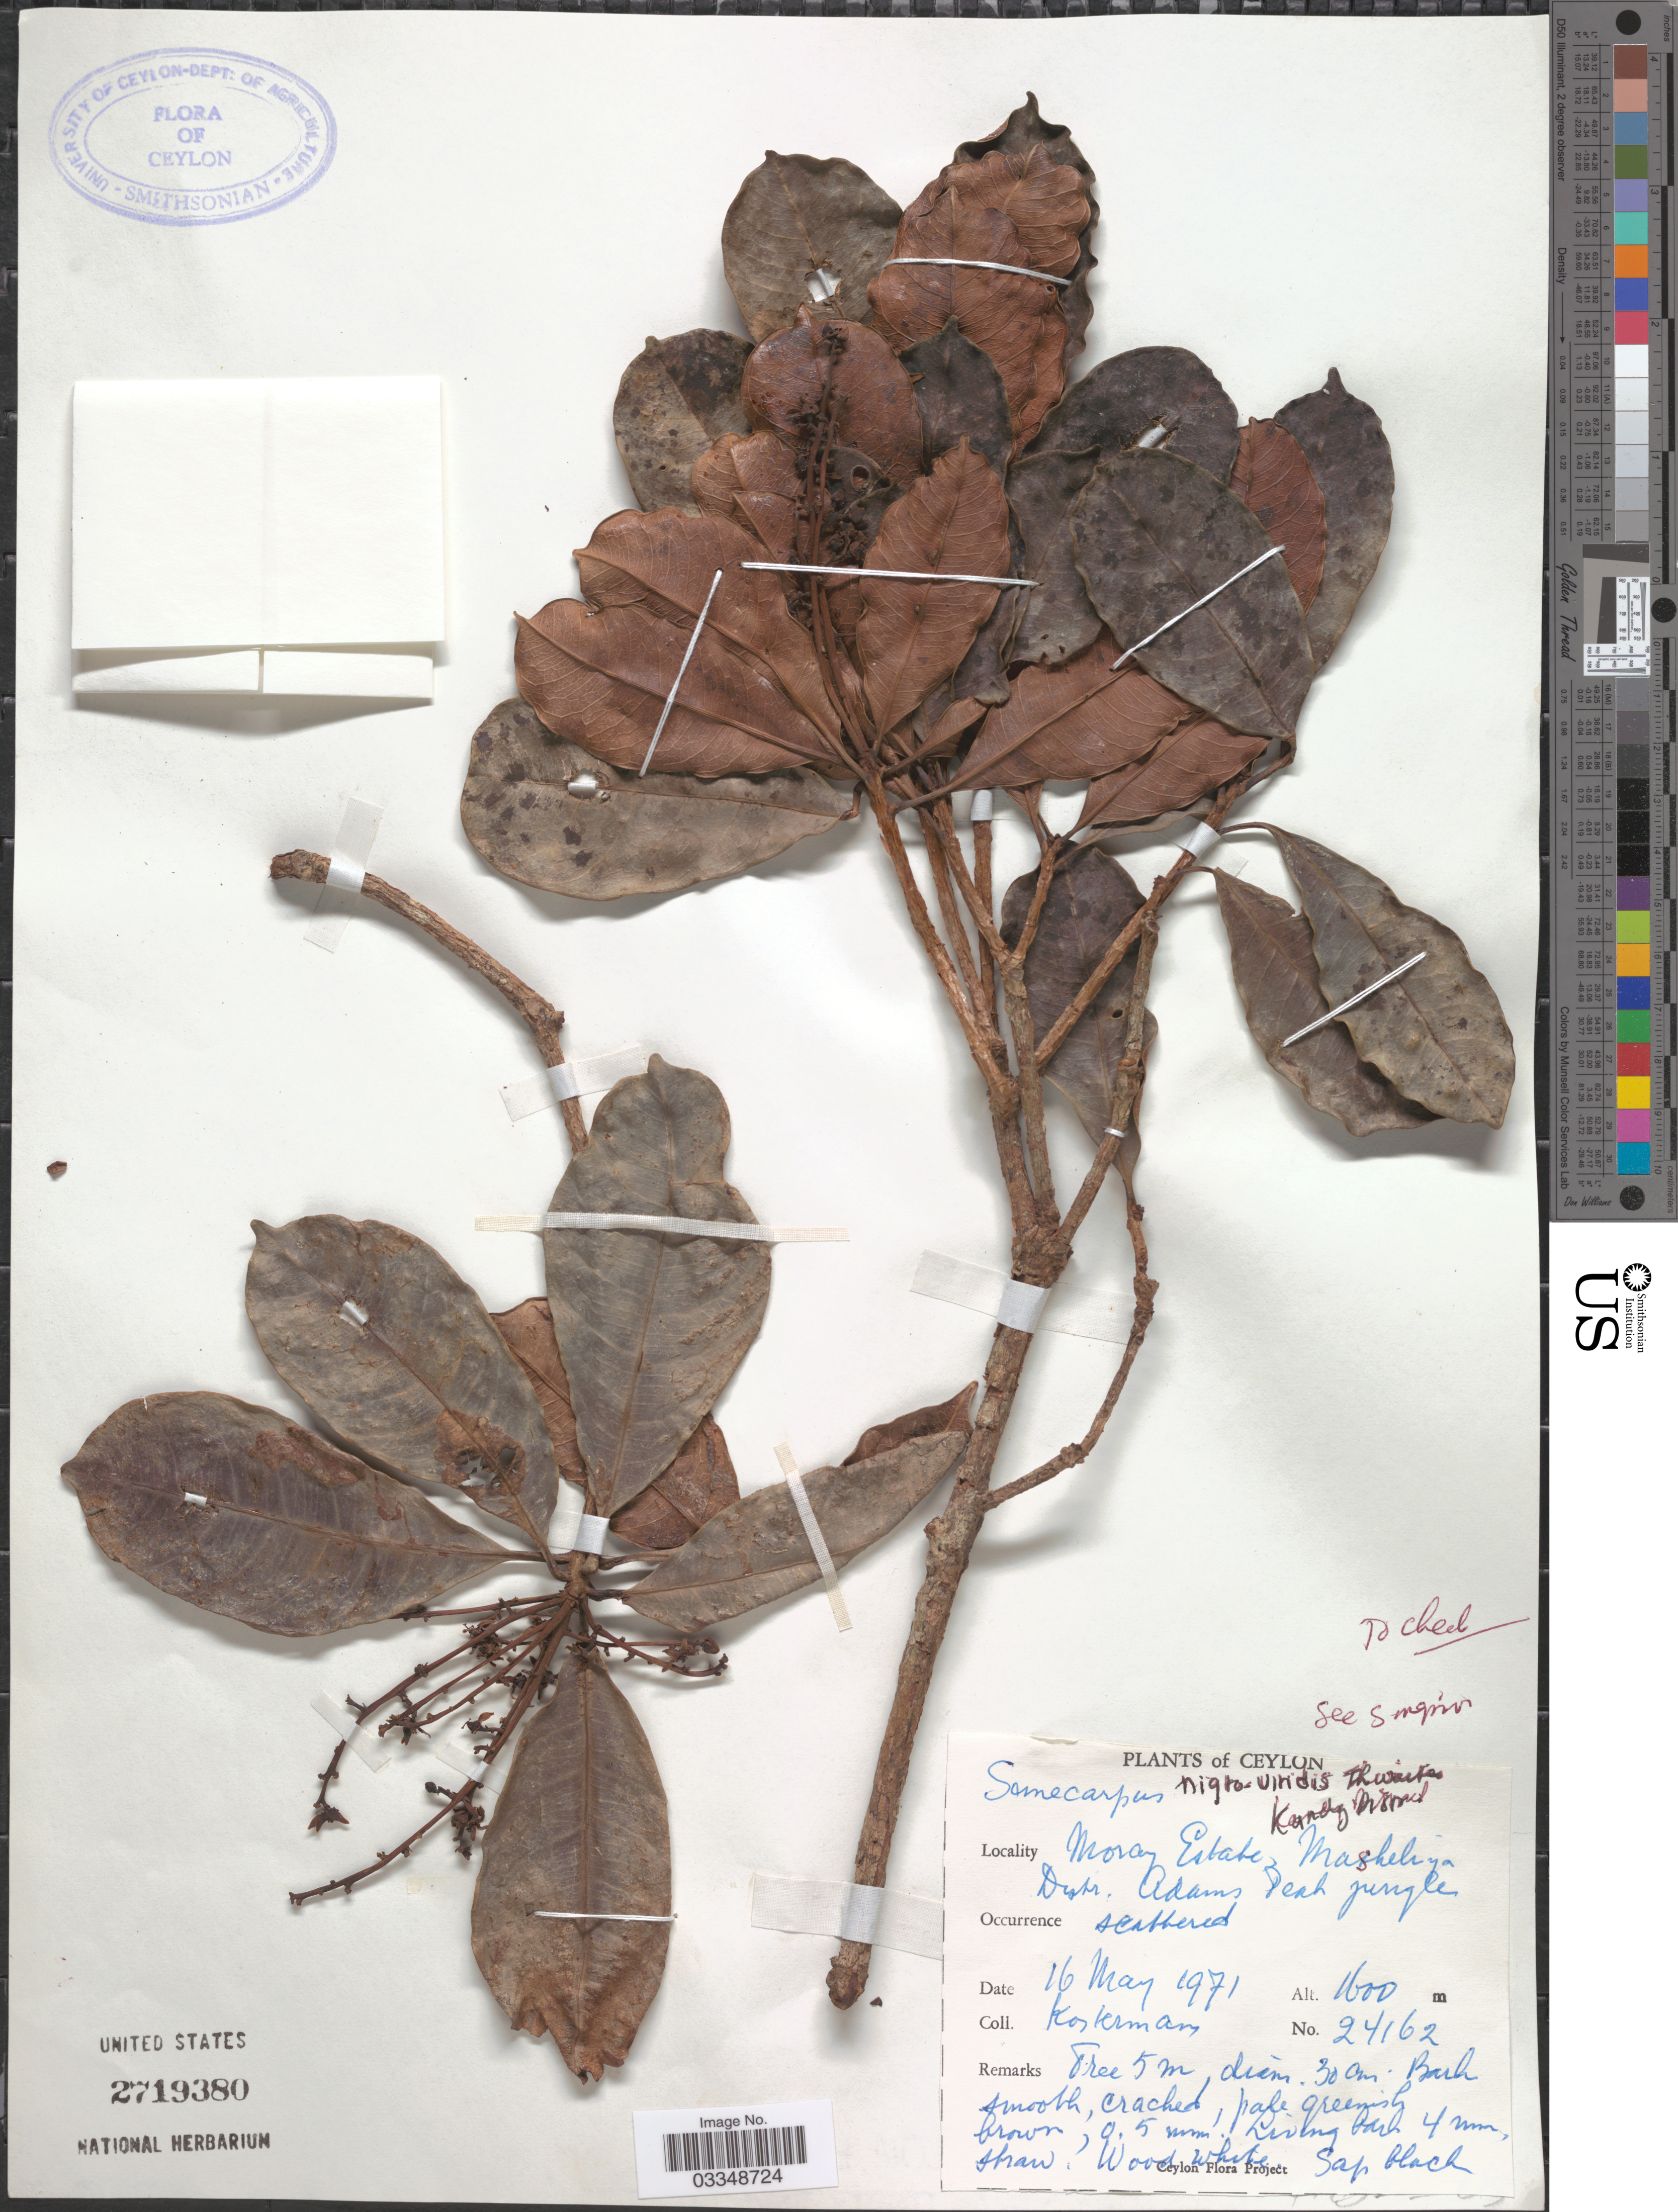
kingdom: Plantae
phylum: Tracheophyta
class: Magnoliopsida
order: Sapindales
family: Anacardiaceae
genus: Semecarpus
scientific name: Semecarpus nigroviridis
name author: Thwaites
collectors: Kostermans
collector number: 24162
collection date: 1971-05-16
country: Sri Lanka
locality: Ceylon. Moray Estate, Maskeliya Distr. Adams Peak jungle.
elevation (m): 1600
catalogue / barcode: US 2719380